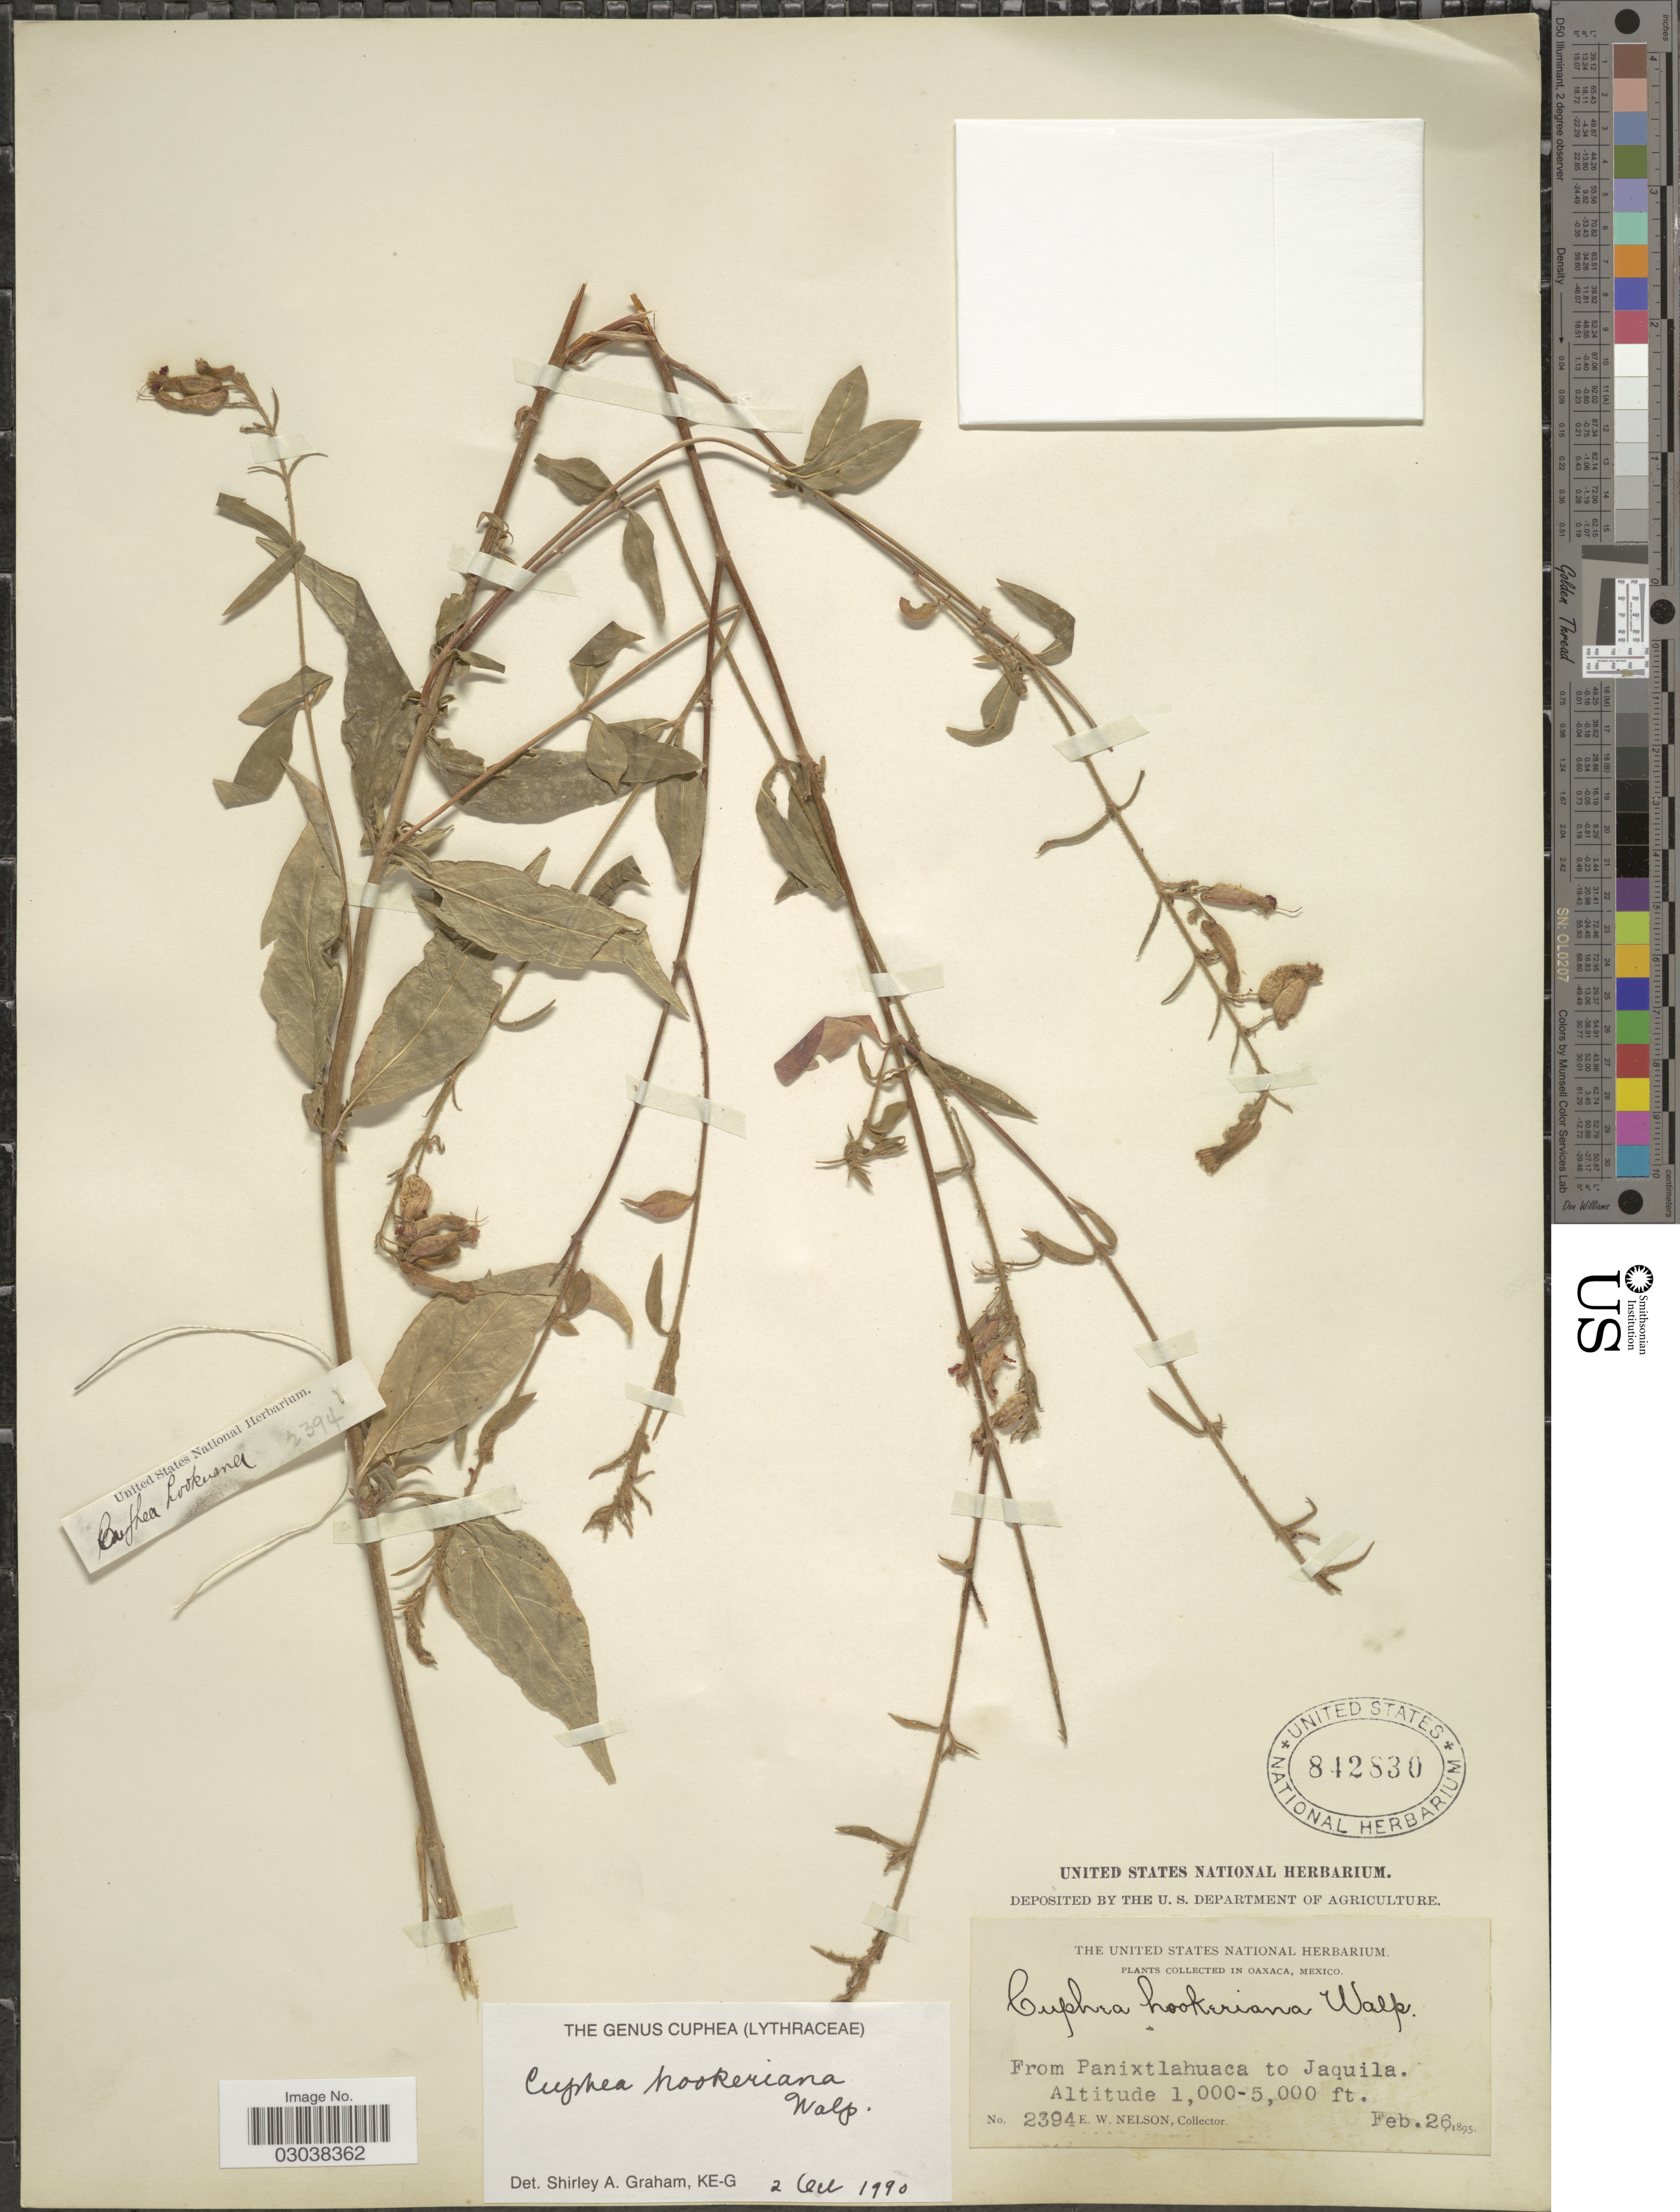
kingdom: Plantae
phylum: Tracheophyta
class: Magnoliopsida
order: Myrtales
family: Lythraceae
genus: Cuphea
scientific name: Cuphea hookeriana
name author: Walp.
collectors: E. W. Nelson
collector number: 2394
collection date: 1895-02-26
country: Mexico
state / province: Oaxaca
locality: From Panixtlahuaca to Jaquila.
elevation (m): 305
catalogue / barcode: US 842830